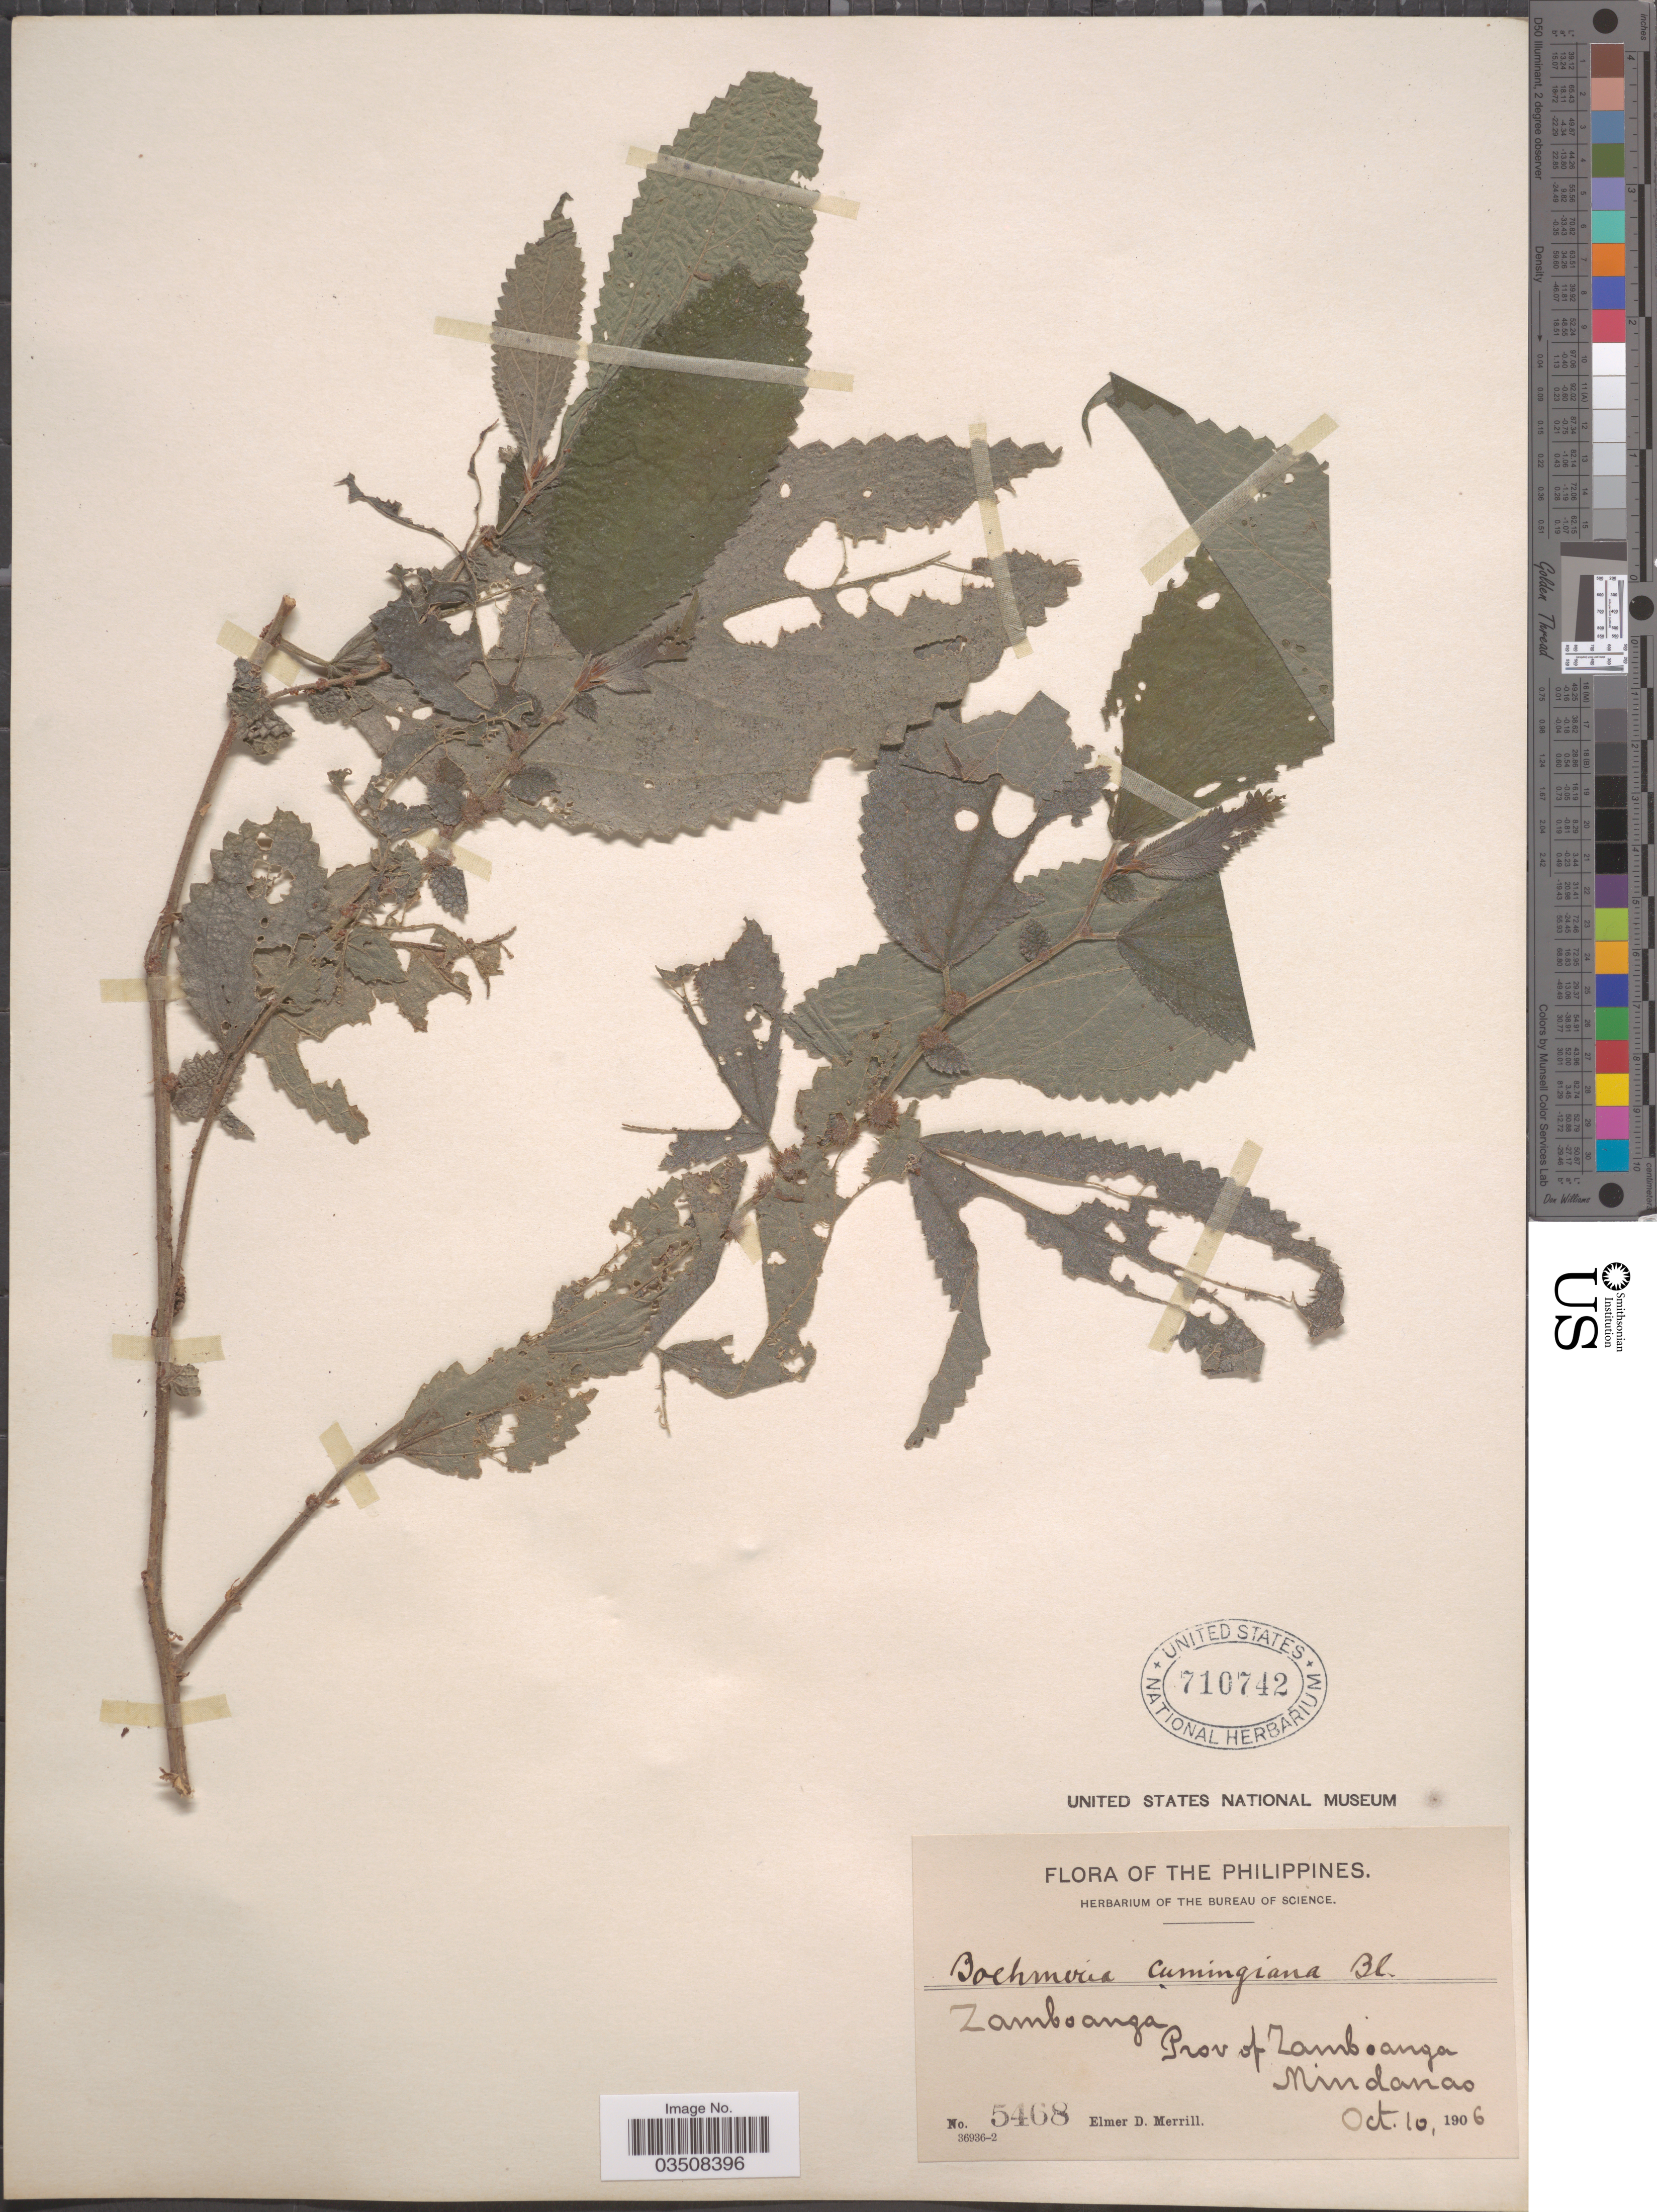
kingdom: Plantae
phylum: Tracheophyta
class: Magnoliopsida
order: Rosales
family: Urticaceae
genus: Boehmeria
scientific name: Boehmeria heterophylla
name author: Blume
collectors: E. D. Merrill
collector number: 5468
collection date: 1906-10-10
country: Philippines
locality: Zamboanga. Prov of Zamboanga, Mindanao.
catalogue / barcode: US 710742